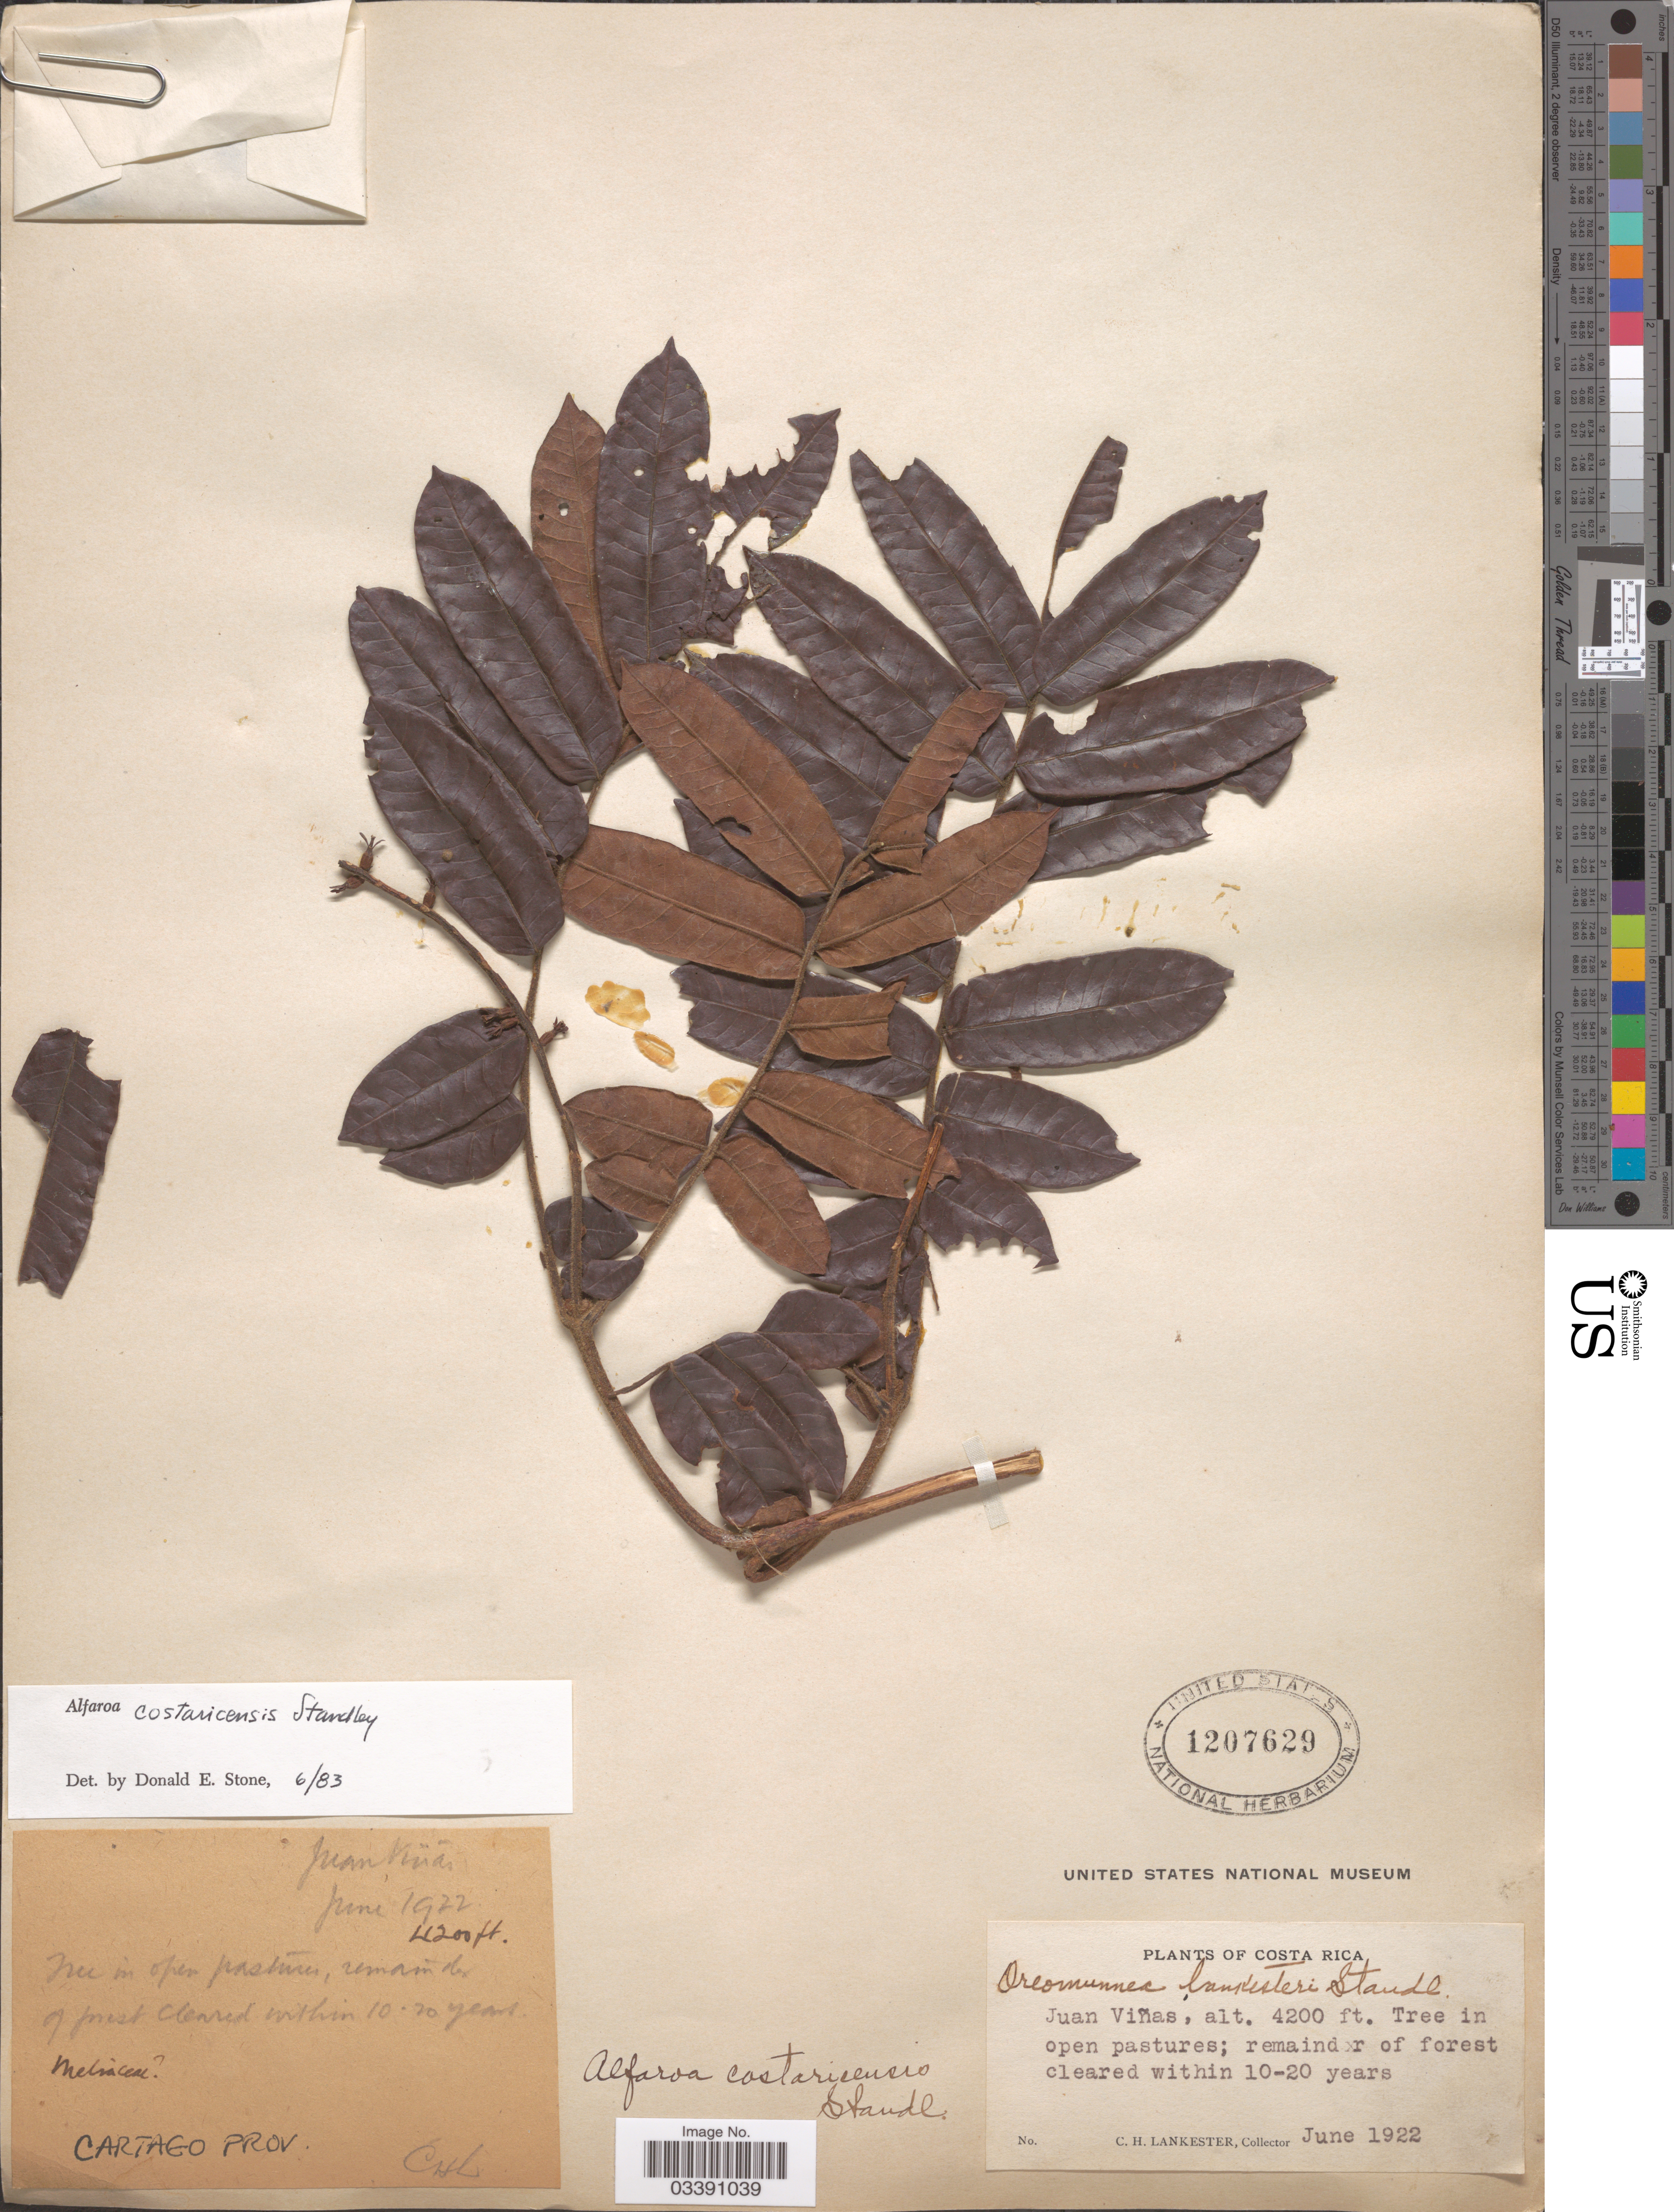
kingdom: Plantae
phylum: Tracheophyta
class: Magnoliopsida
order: Fagales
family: Juglandaceae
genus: Alfaroa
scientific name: Alfaroa costaricensis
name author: Standl.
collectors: C. H. Lankester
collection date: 1922-06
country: Costa Rica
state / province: Cartago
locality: Juan Viñas.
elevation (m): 1280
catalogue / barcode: US 1207629